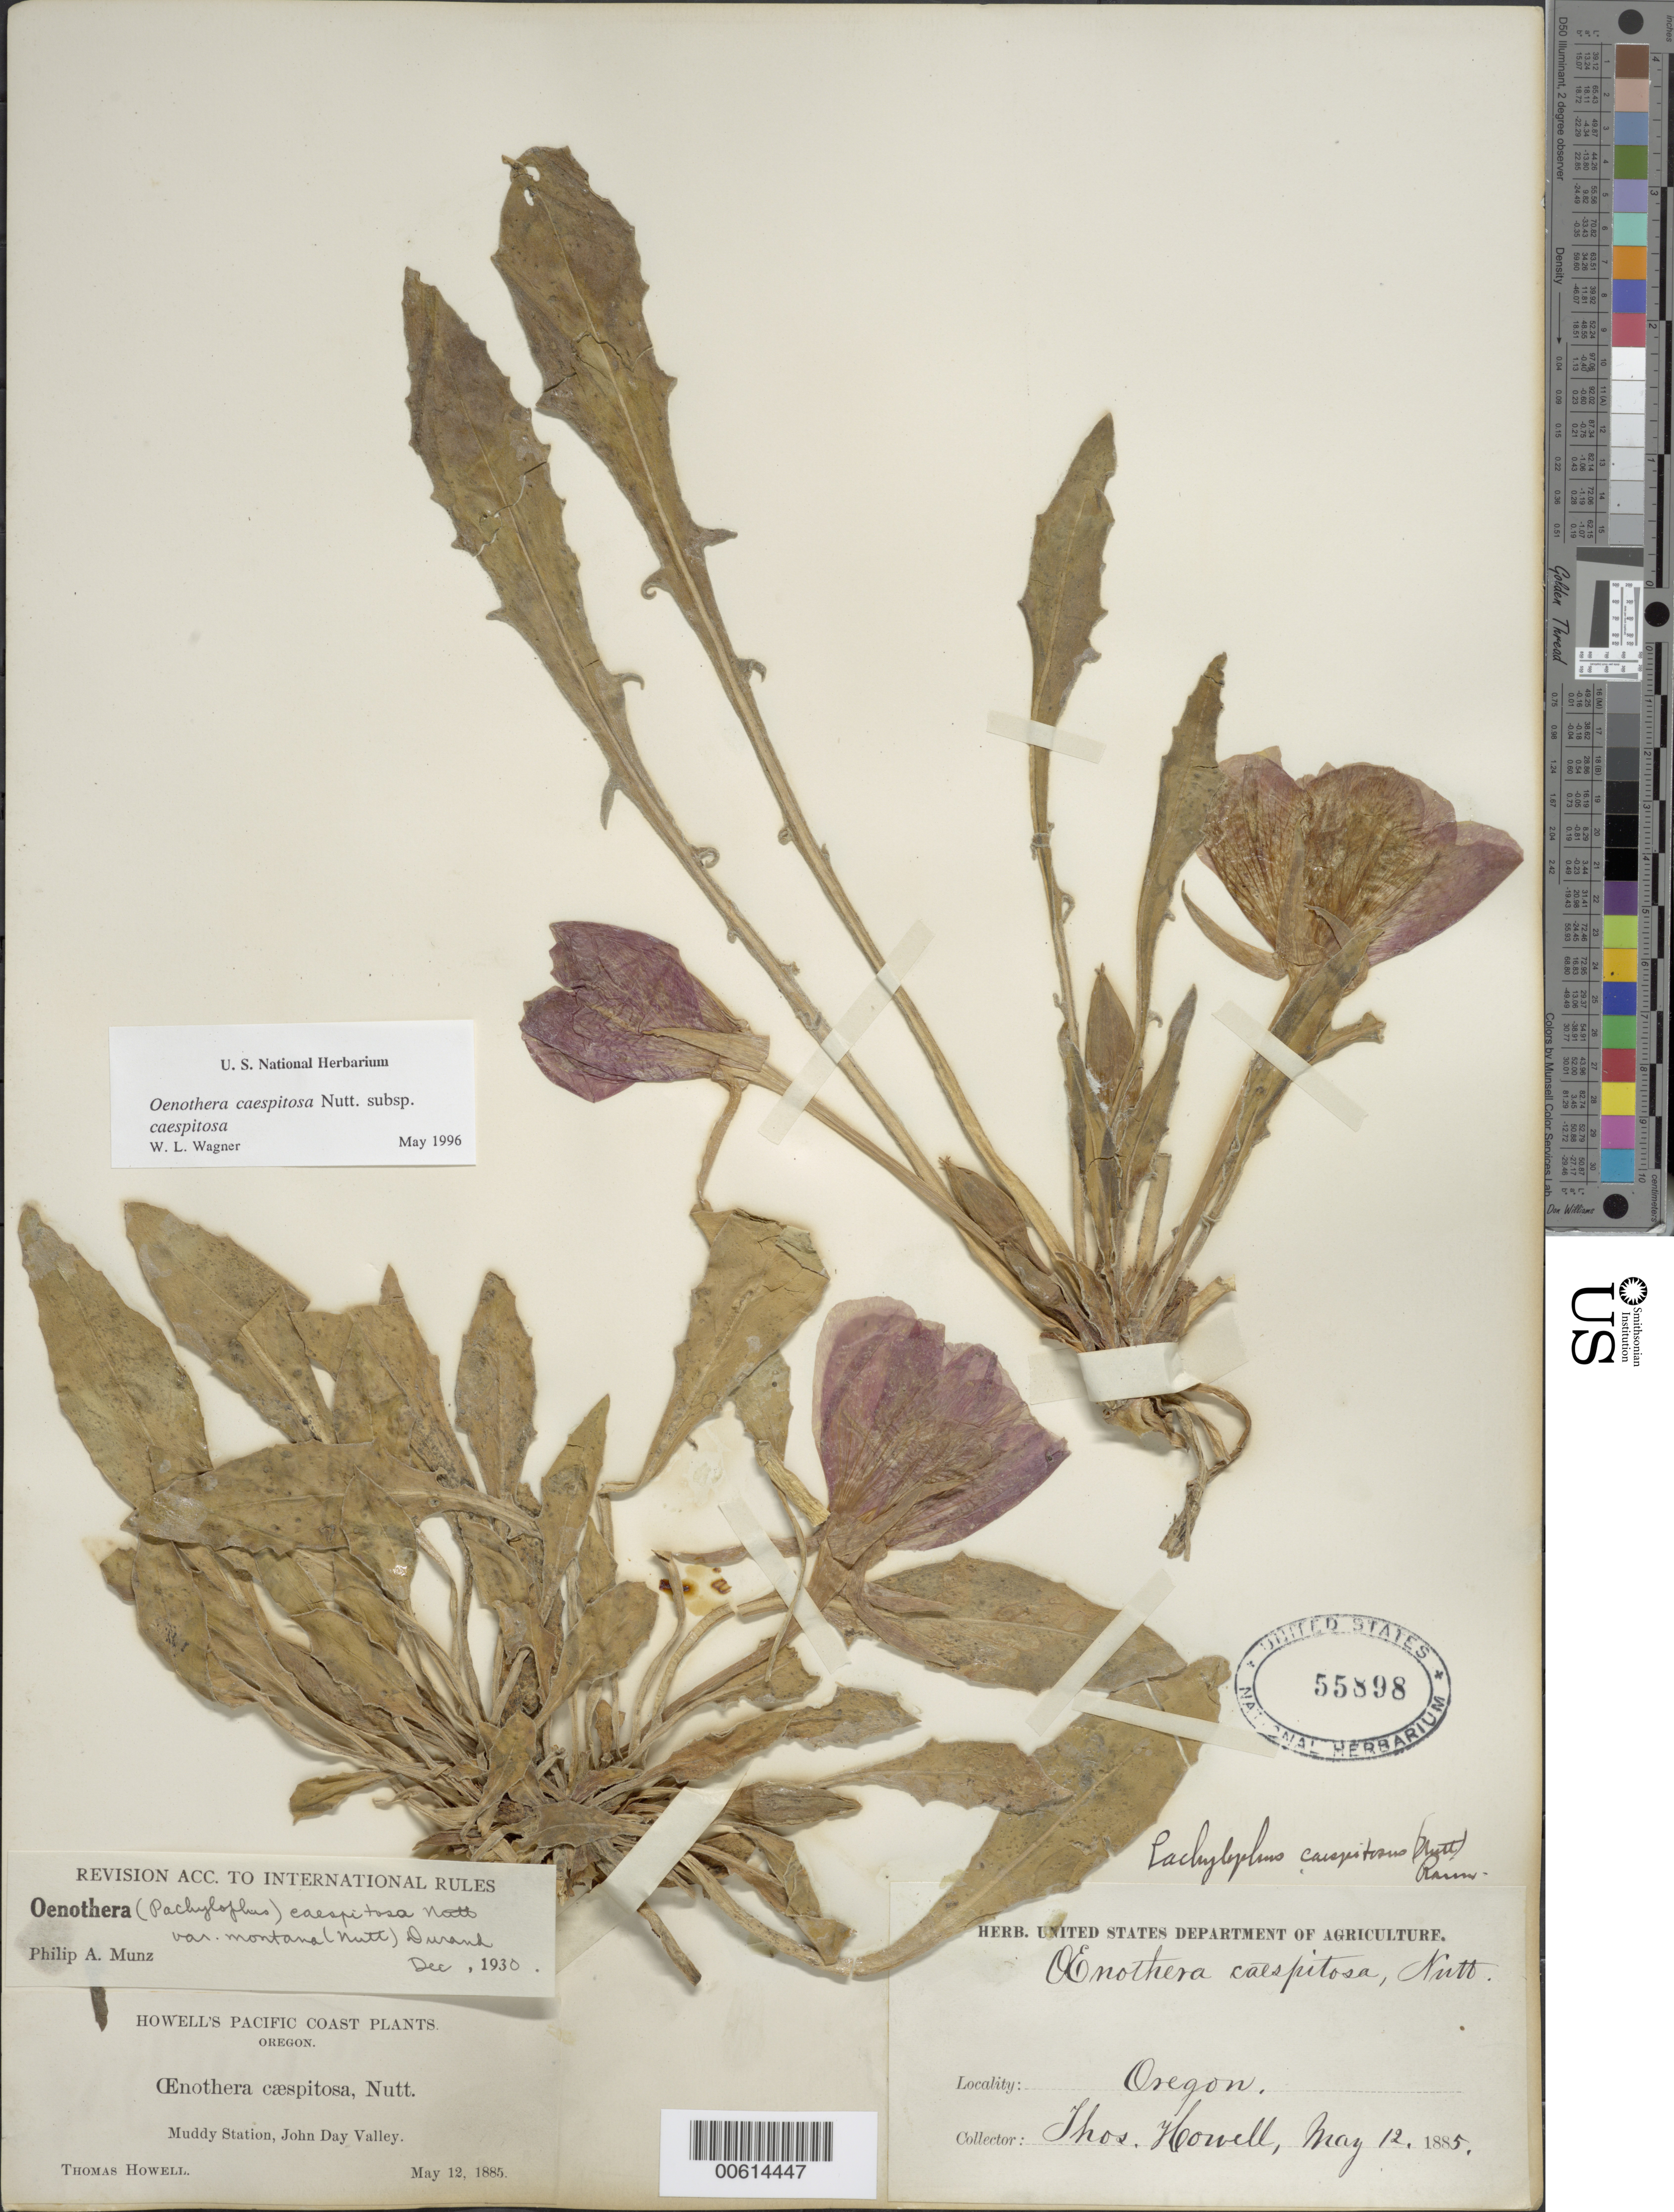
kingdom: Plantae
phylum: Tracheophyta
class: Magnoliopsida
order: Myrtales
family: Onagraceae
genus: Oenothera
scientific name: Oenothera cespitosa subsp. cespitosa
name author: Nutt.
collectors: T. Howell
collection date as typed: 12 May 1885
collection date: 1885-05-12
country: United States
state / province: Oregon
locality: Muddy Station, John Day Valley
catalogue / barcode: US 55898